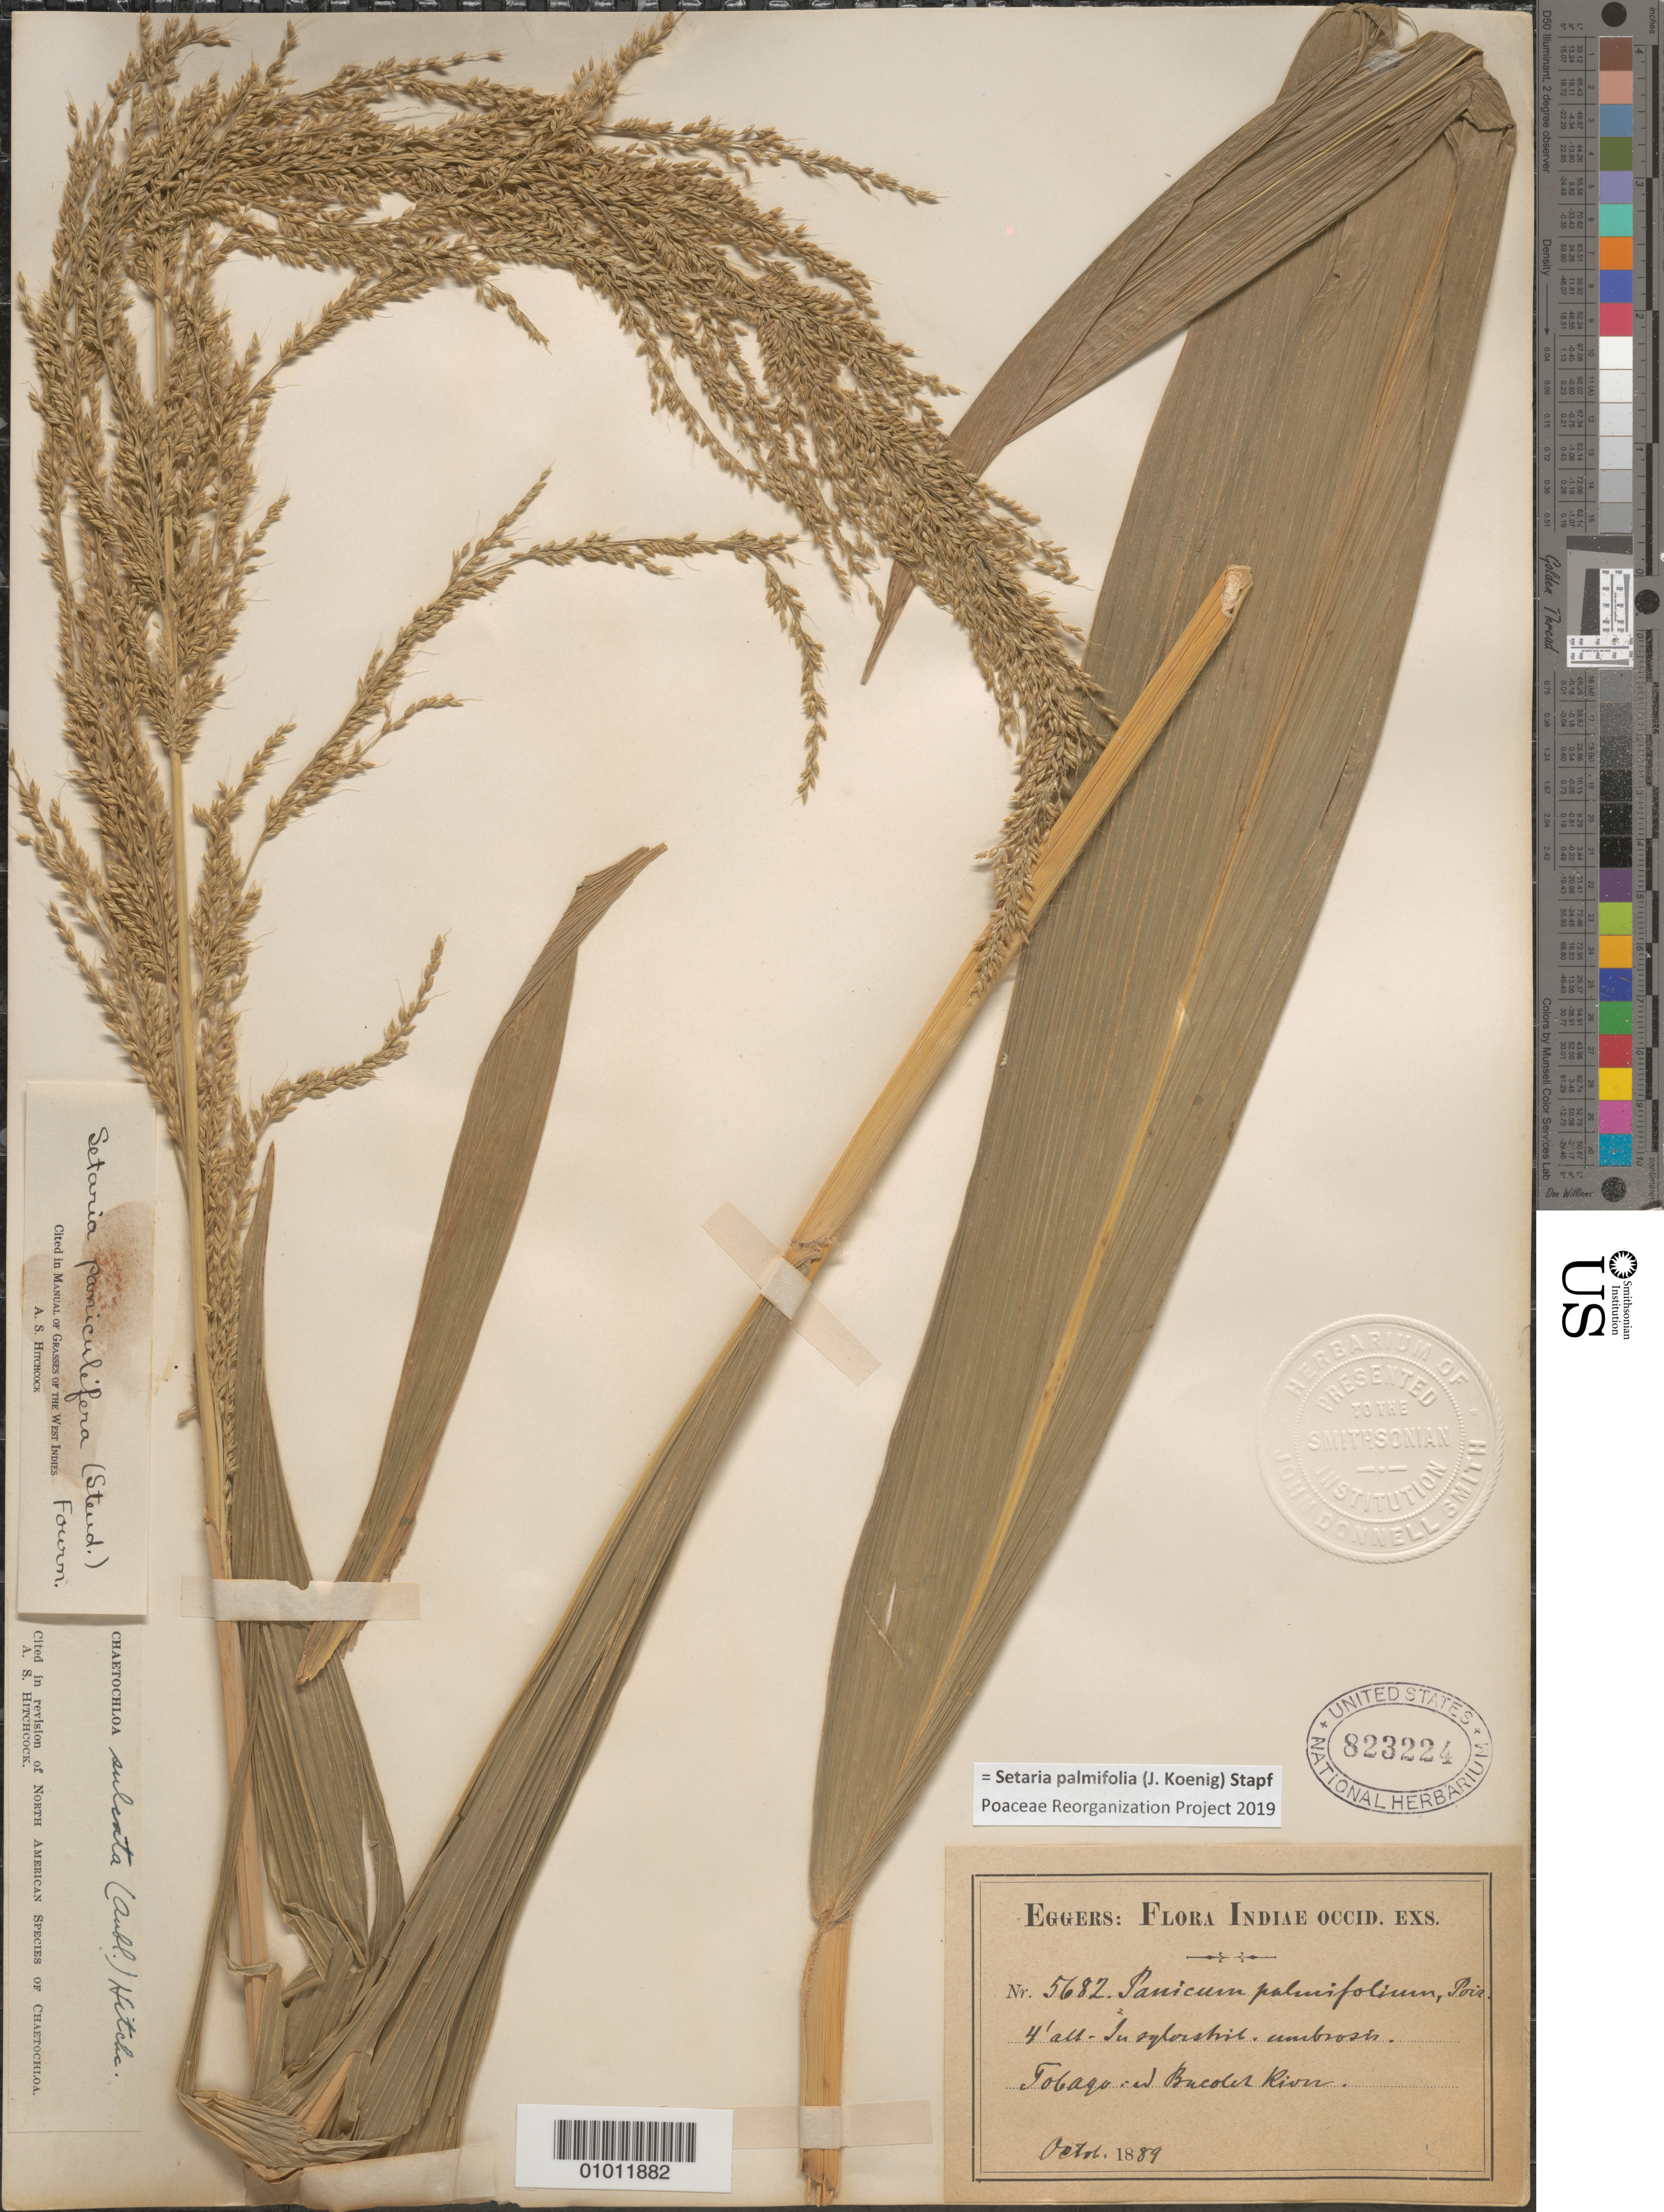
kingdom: Plantae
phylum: Tracheophyta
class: Liliopsida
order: Poales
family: Poaceae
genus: Setaria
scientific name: Setaria palmifolia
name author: (J. Koenig) Stapf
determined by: Poaceae Reorganization Project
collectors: H. F. A. von Eggers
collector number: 5682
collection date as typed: Oct 1889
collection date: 1889-10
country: Trinidad and Tobago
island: Tobago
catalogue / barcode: US 823224